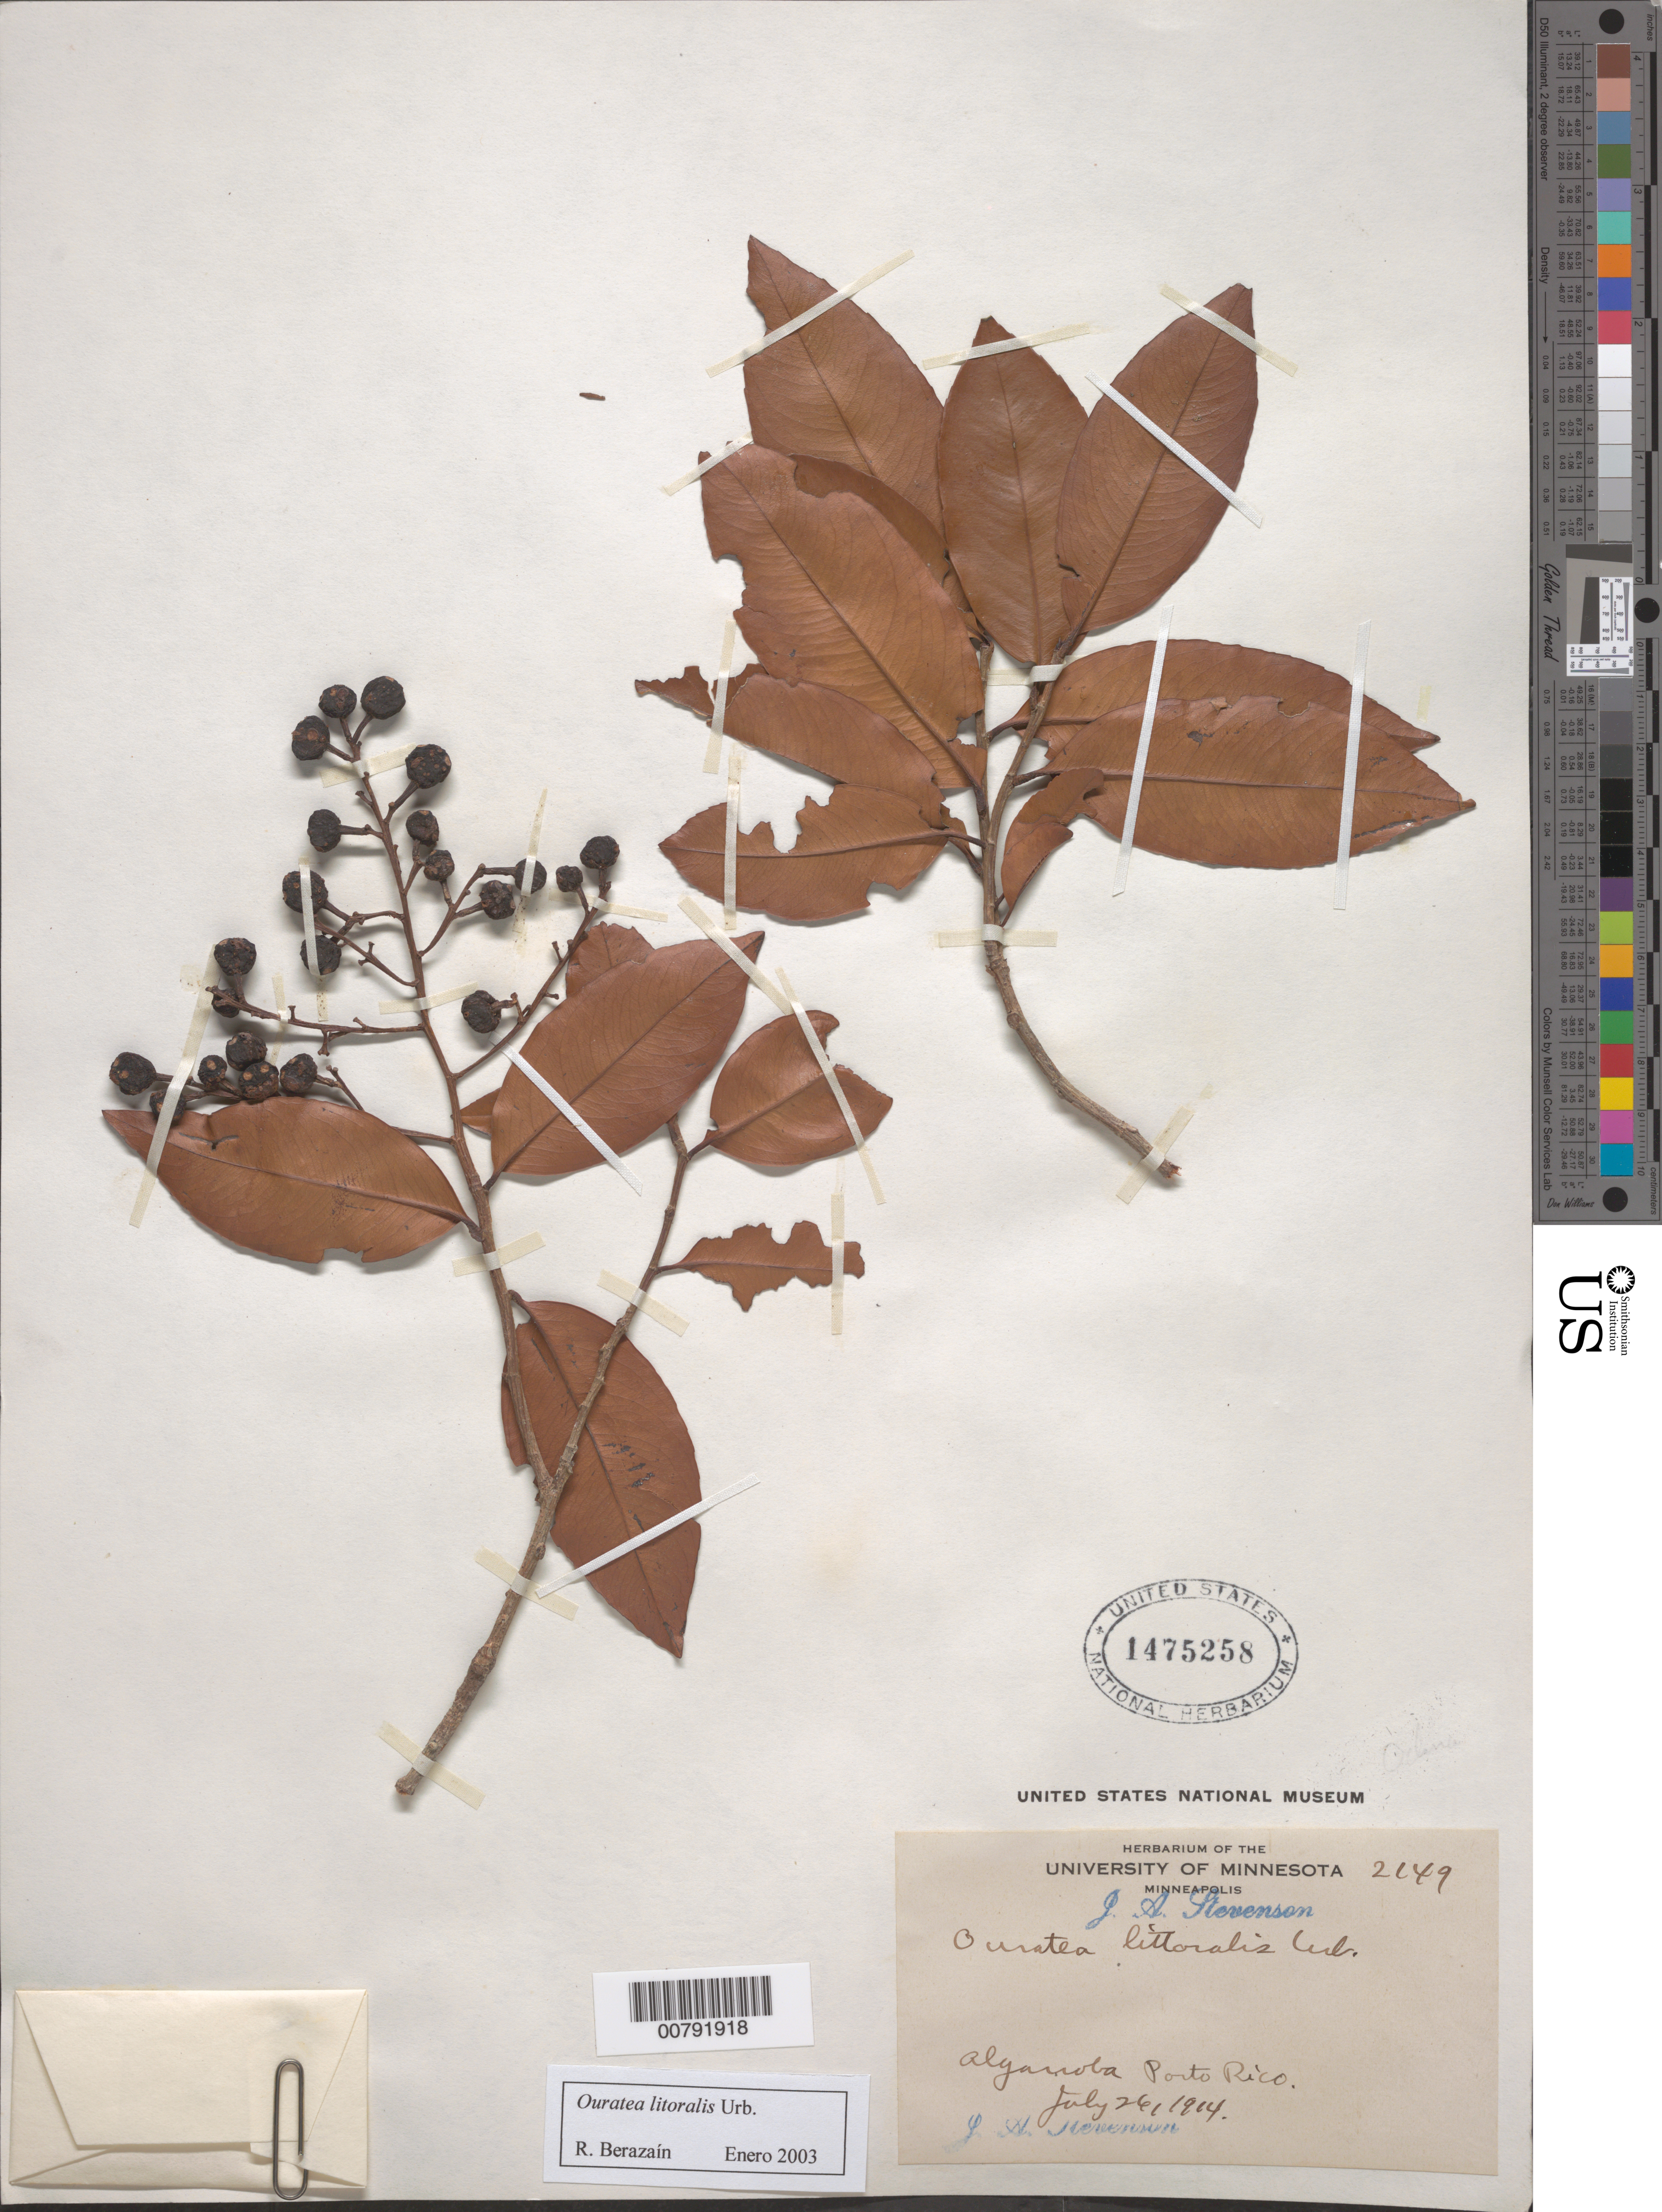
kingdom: Plantae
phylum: Tracheophyta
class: Magnoliopsida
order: Malpighiales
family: Ochnaceae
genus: Ouratea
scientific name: Ouratea littoralis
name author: Urb.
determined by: Berazaín, R.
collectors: J. Stevenson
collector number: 2149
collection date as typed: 26 Jul 1914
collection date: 1914-07-26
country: Puerto Rico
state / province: Guayama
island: Puerto Rico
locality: Algarrobo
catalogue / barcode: US 1475258